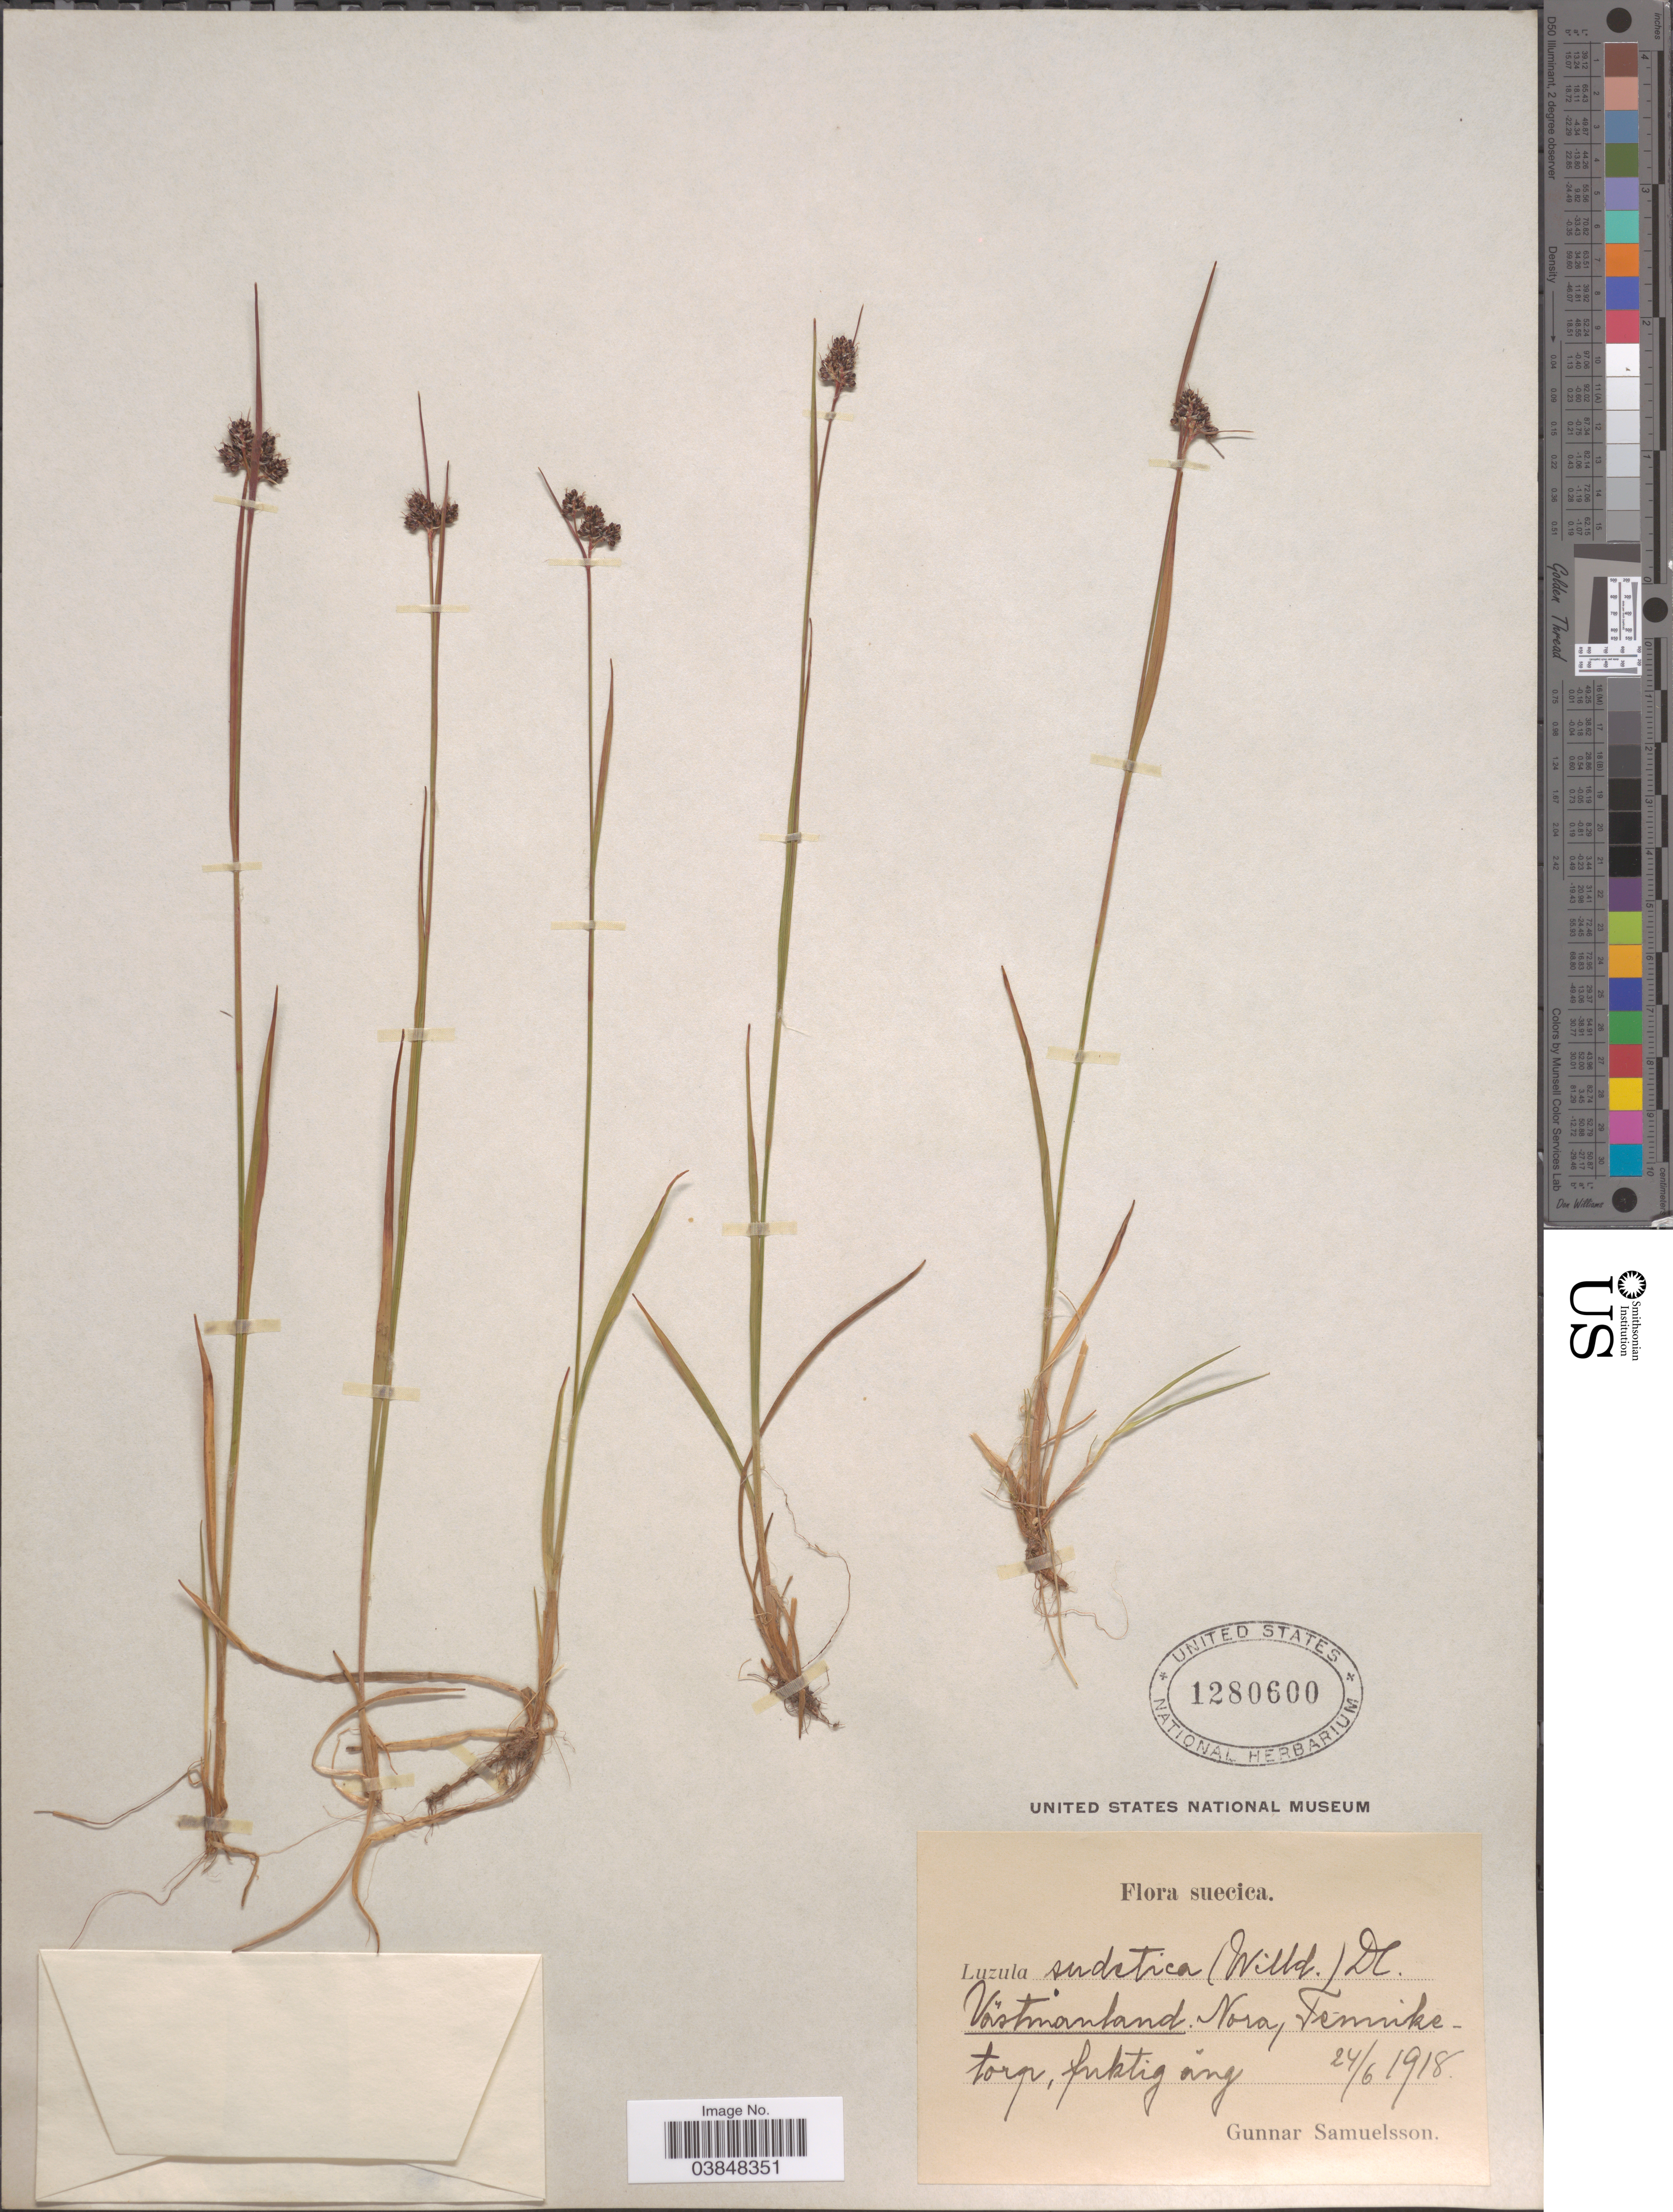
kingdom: Plantae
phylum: Tracheophyta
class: Liliopsida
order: Poales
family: Juncaceae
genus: Luzula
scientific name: Luzula sudetica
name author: (Willd.) Schult.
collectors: G. Samuelsson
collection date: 1918-06-24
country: Sweden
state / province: Vastmanland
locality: Nora, Tennike-torp.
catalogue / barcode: US 1280600